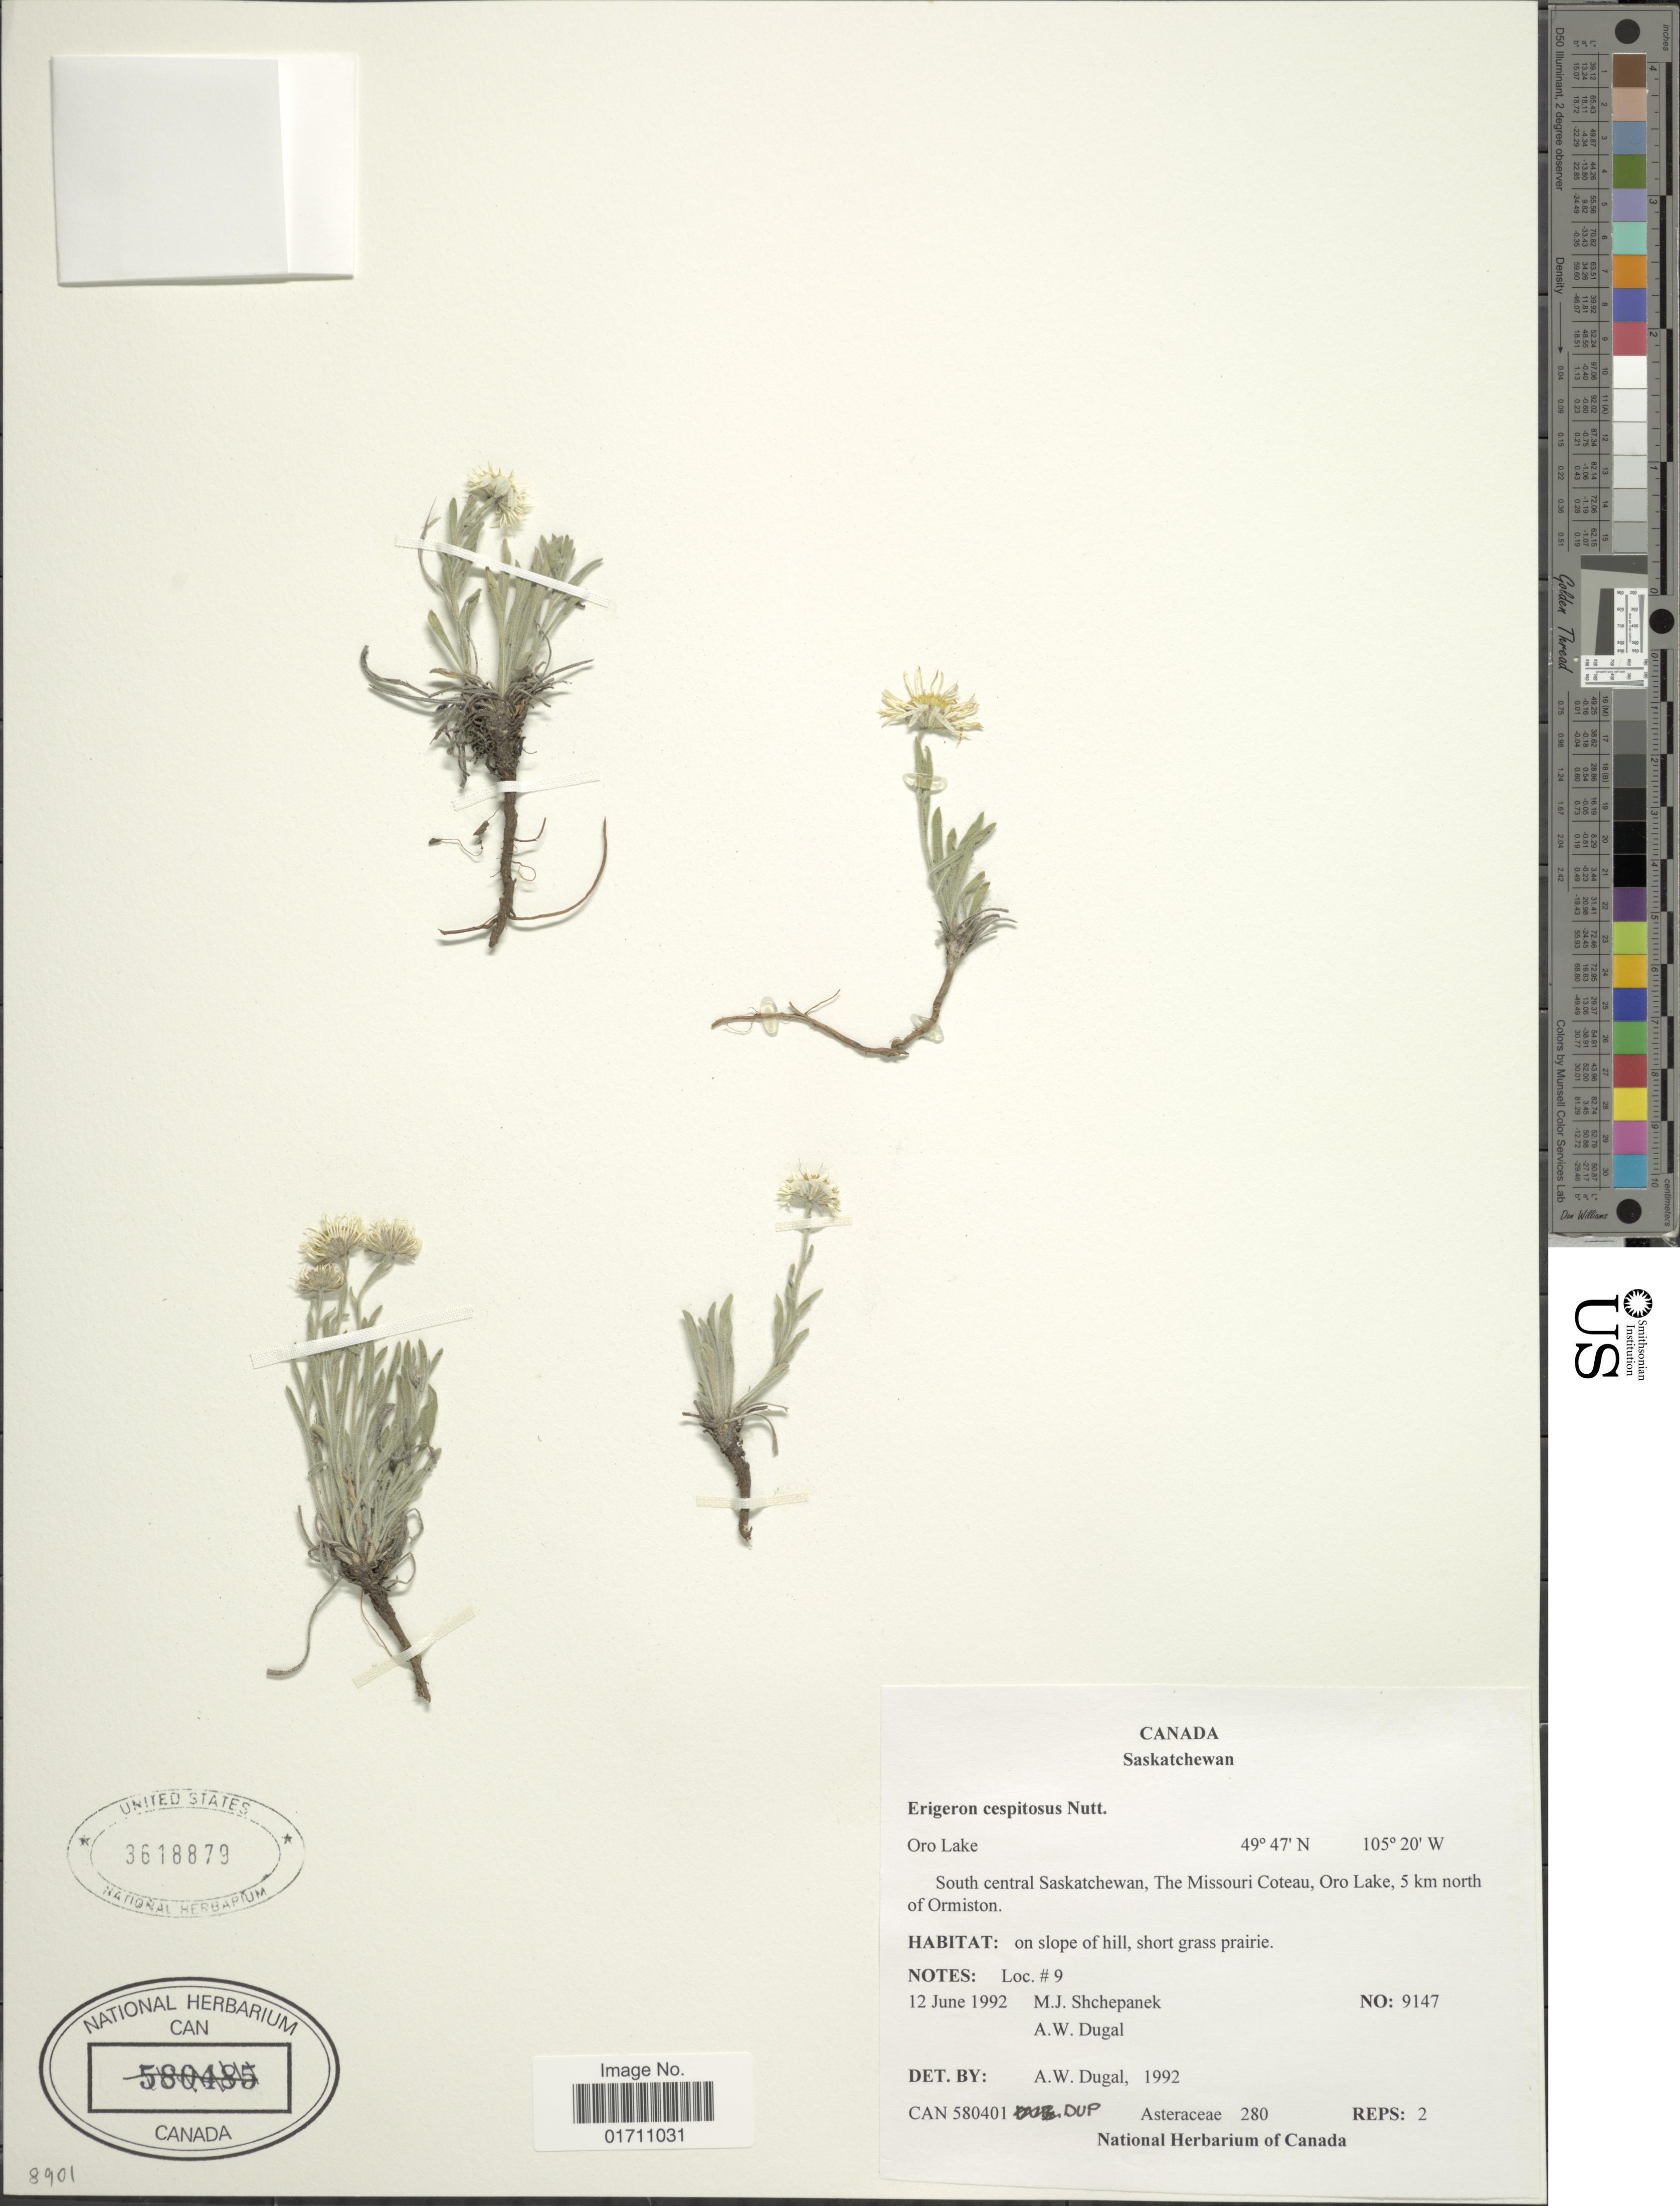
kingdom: Plantae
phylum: Tracheophyta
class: Magnoliopsida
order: Asterales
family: Asteraceae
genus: Erigeron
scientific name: Erigeron caespitosus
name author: Nutt.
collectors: M. Shchepanek & A. Dugal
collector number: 9147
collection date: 1992-06-12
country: Canada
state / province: Saskatchewan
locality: Oro Lake, South Central Saskatchewan, The Missouri Coteau, Oro Lake, 5 km north of Ormiston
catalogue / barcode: US 3618879